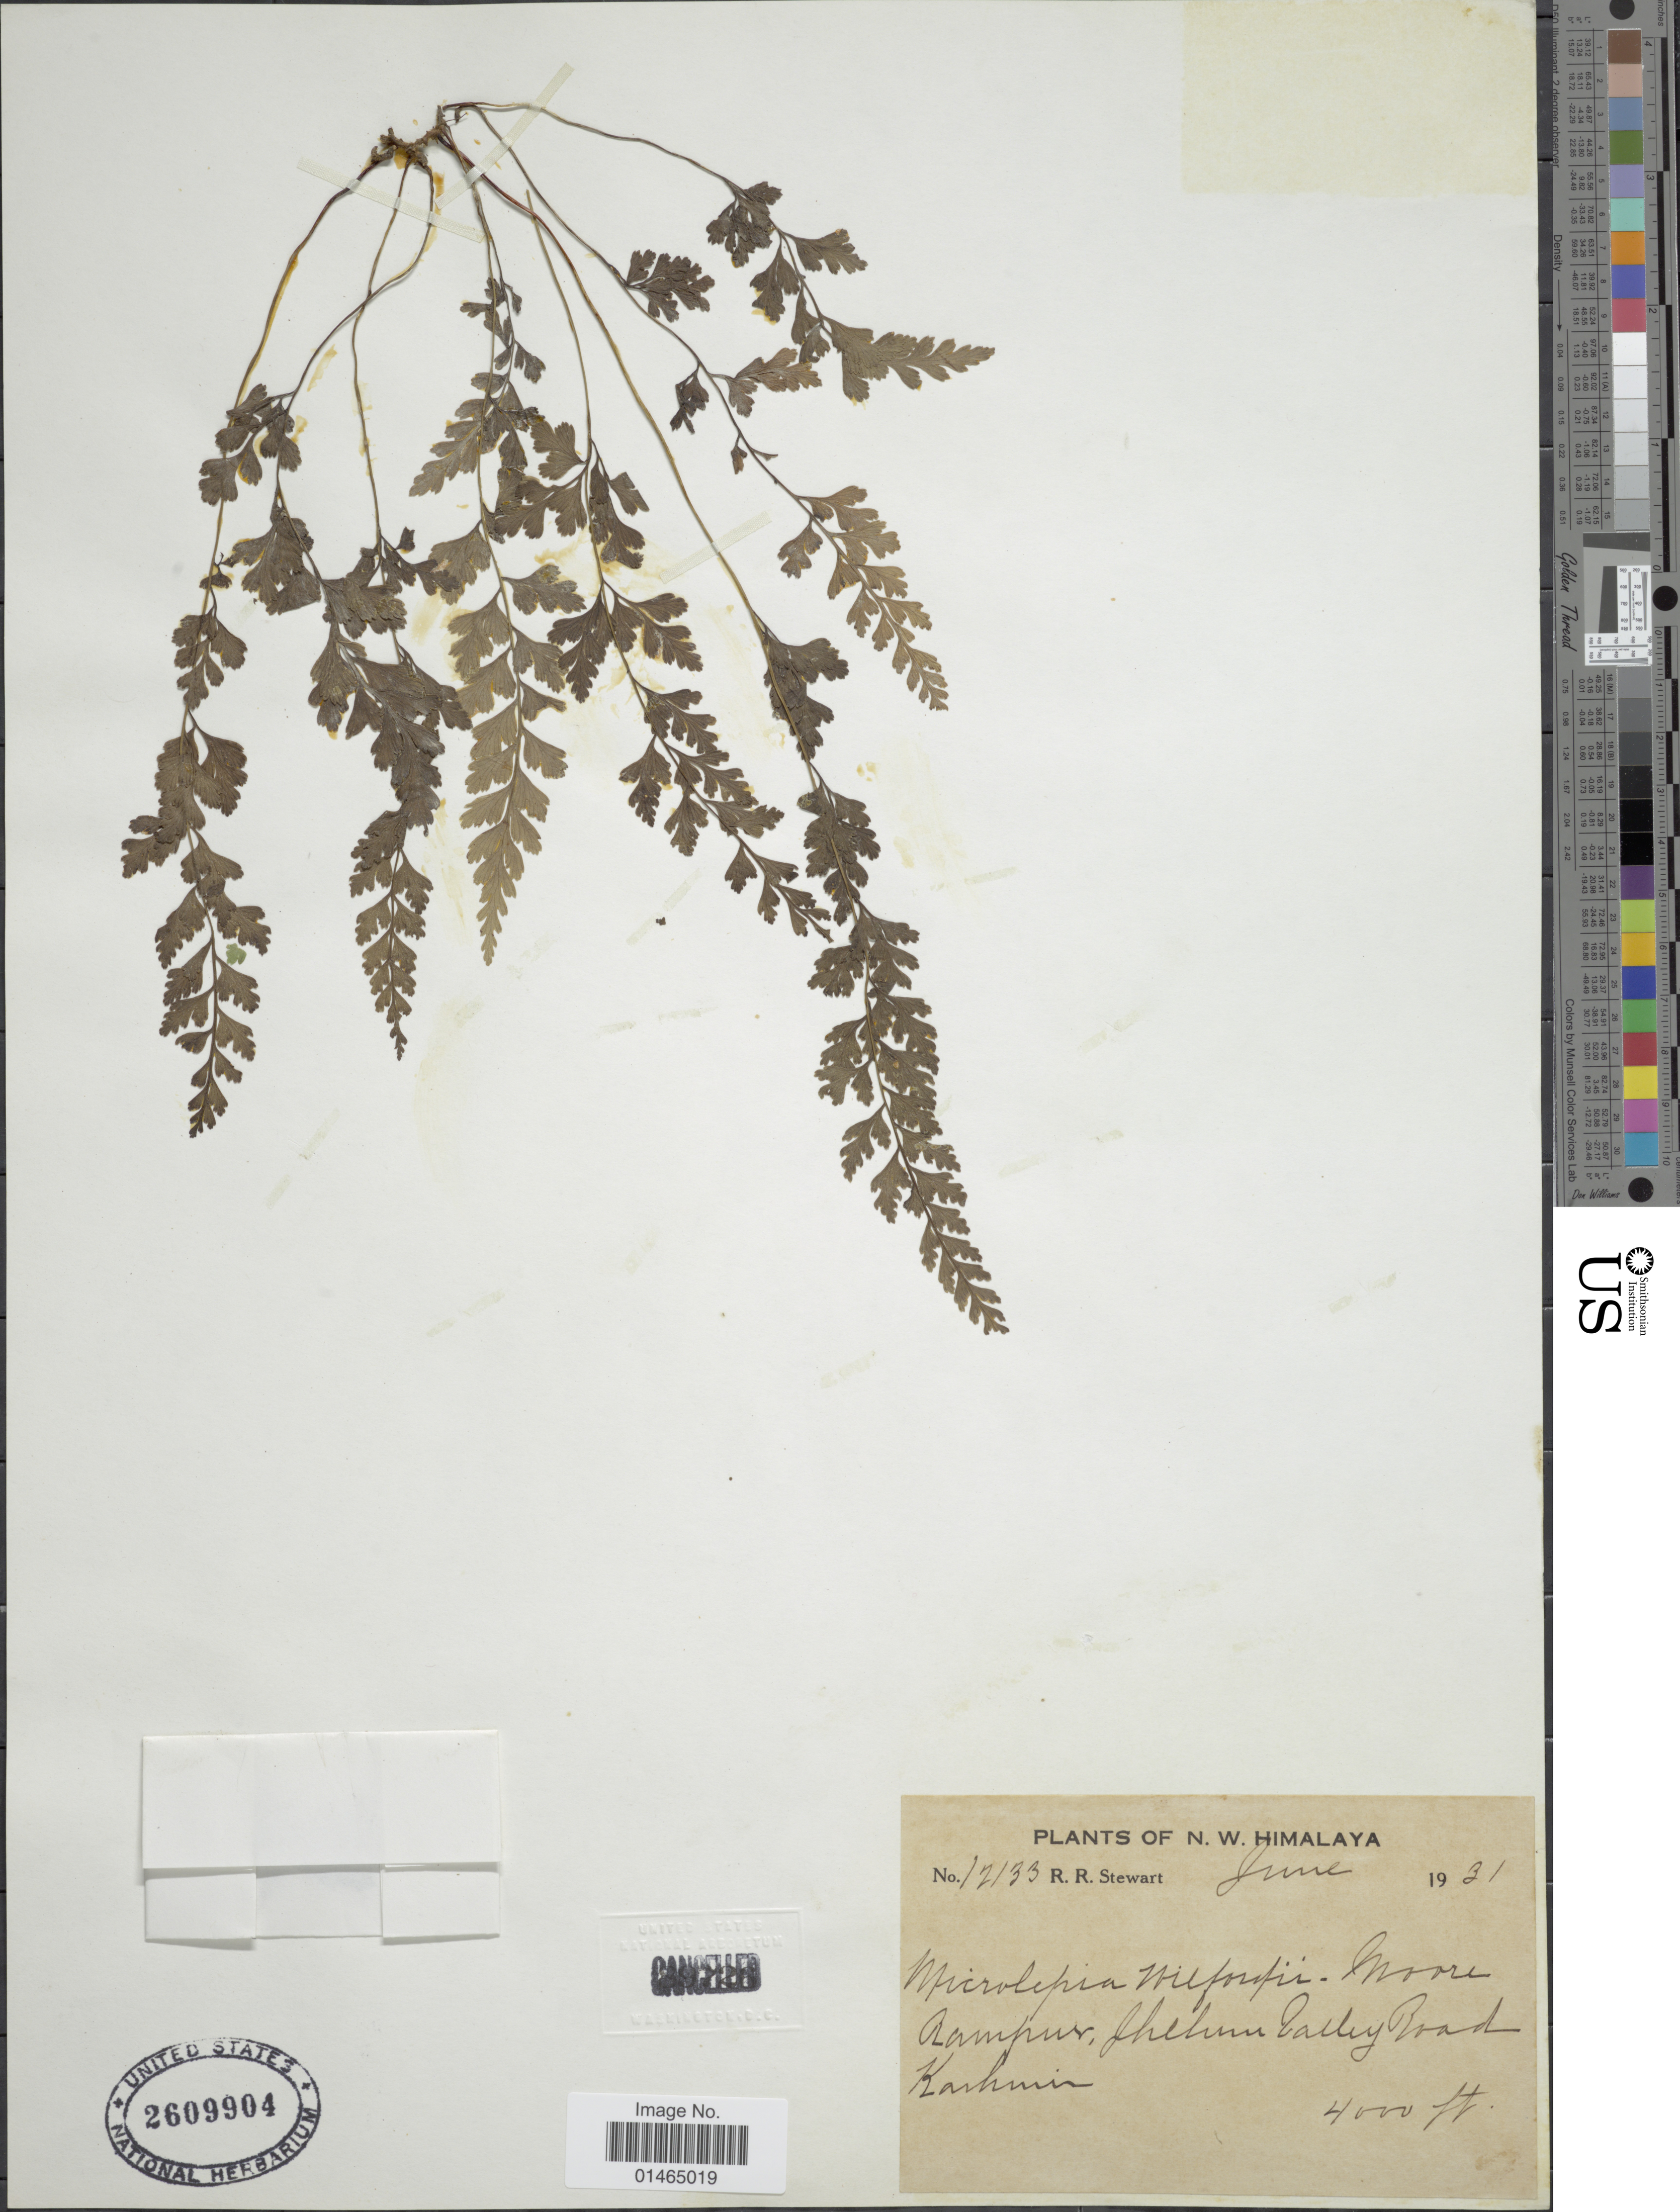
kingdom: Plantae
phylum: Tracheophyta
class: Polypodiopsida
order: Polypodiales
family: Dennstaedtiaceae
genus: Dennstaedtia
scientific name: Dennstaedtia wilfordii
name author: (T. Moore) Christ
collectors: R. R. Stewart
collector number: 12133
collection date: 1931-06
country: India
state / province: Jammu and Kashmir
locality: Rampur, Jhehnu Valley Road, Kashmir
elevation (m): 1219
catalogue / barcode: US 2609904